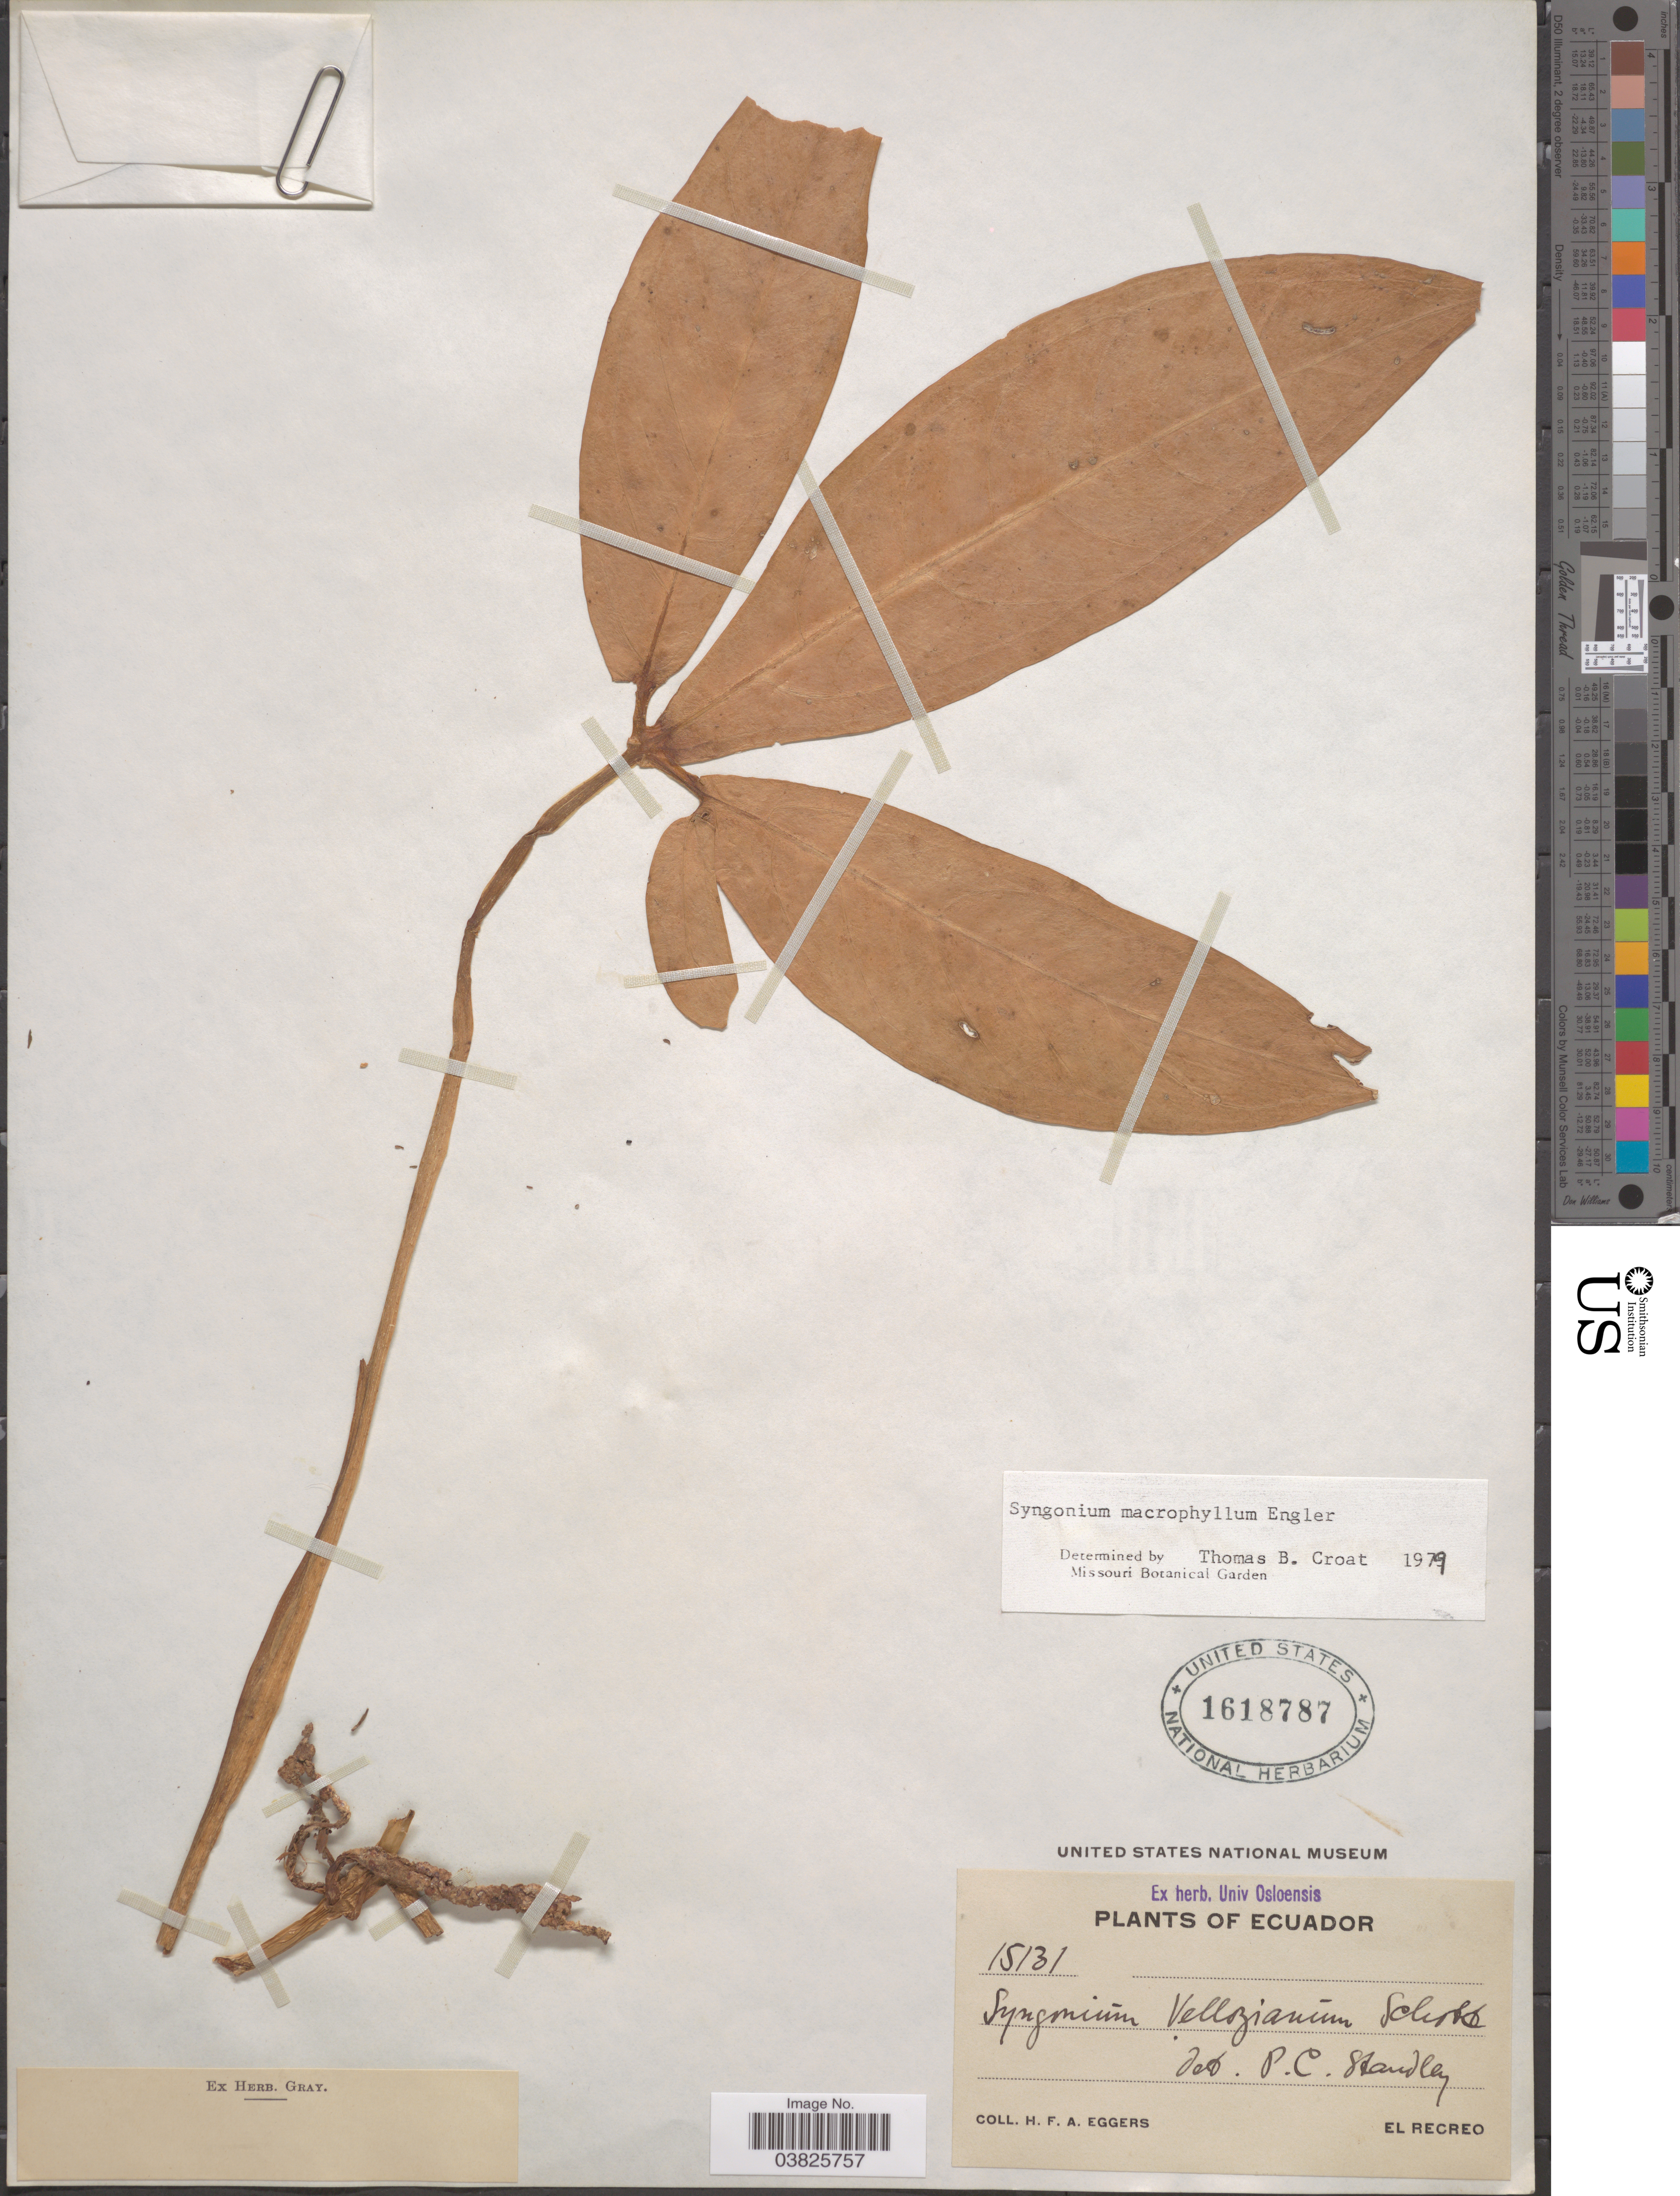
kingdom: Plantae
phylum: Tracheophyta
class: Liliopsida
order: Alismatales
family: Araceae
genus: Syngonium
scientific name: Syngonium macrophyllum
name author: Engl.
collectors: H. Eggers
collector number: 15131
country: Ecuador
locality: El Recreo.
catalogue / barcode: US 1618787